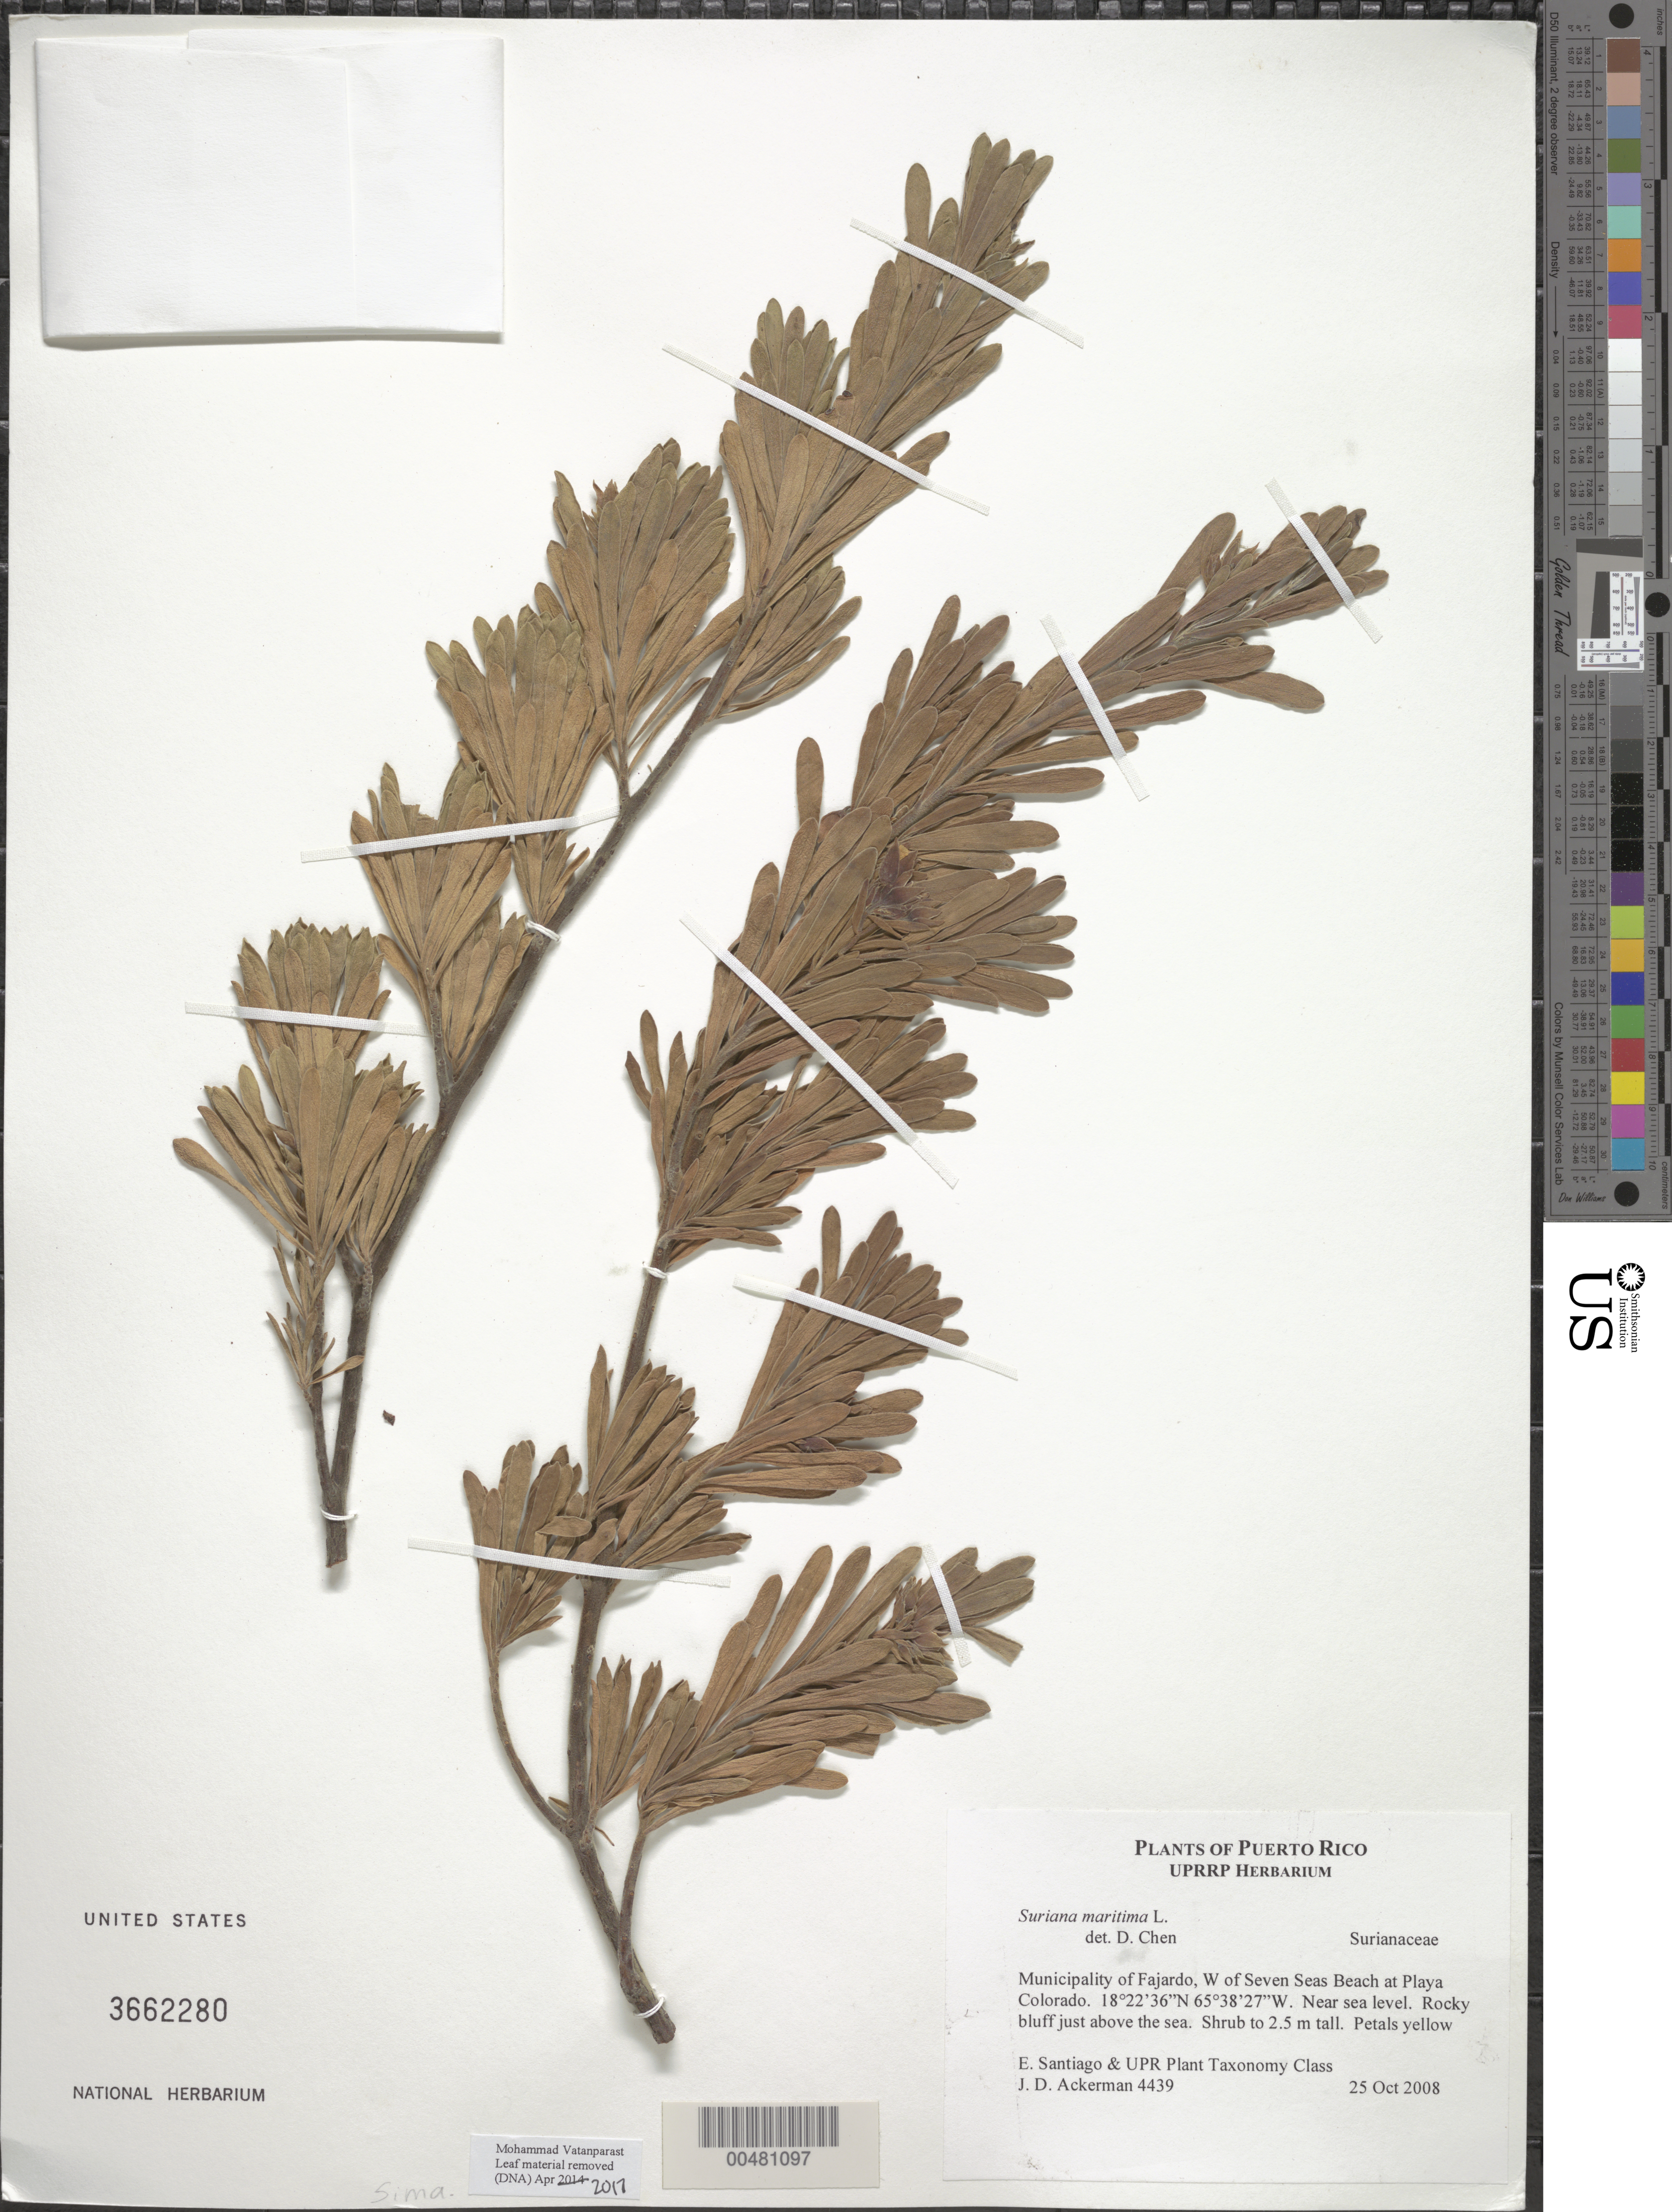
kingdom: Plantae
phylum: Tracheophyta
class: Magnoliopsida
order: Fabales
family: Surianaceae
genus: Suriana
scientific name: Suriana maritima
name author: L.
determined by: Chen, D. Y.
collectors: J. D. Ackerman, E. Santiago & UPR Plant Taxonomy Class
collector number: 4439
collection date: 2008-10-25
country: Puerto Rico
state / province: Fajardo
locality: Seven Seas Beach, west of; at Playa Colorado.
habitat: Rocky bluff just above the sea.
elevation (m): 0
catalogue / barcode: US 3662280